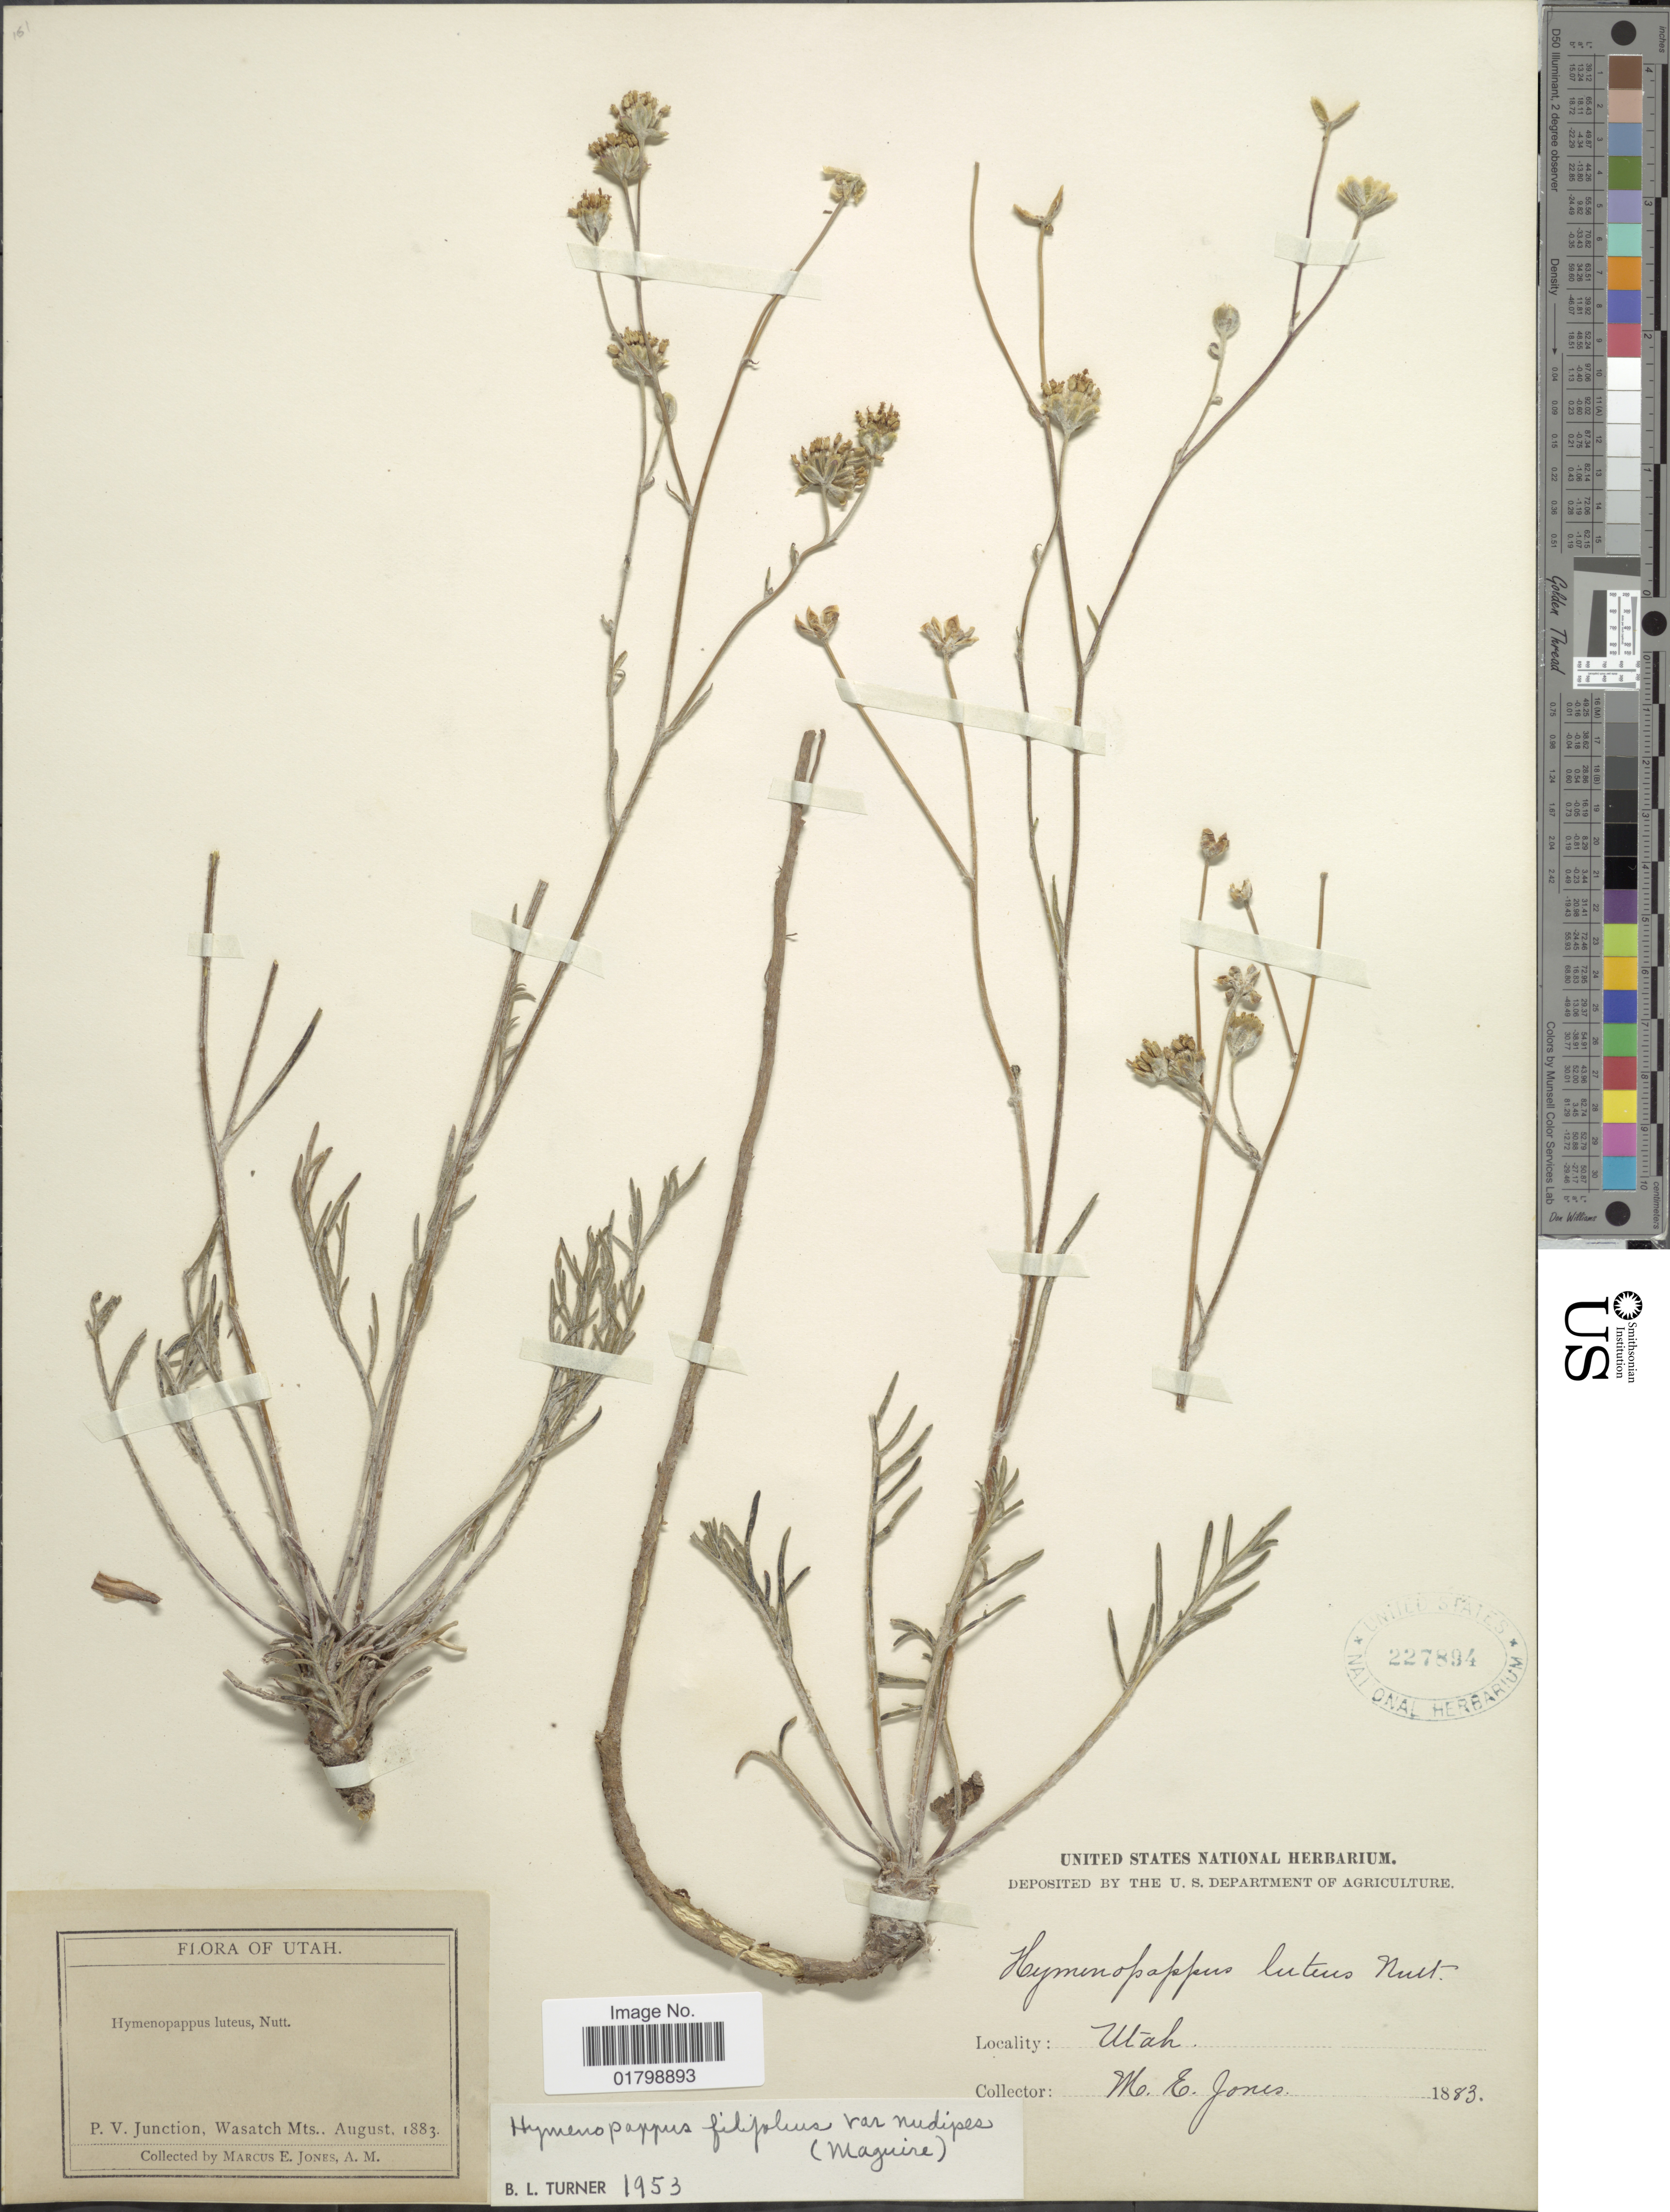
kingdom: Plantae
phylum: Tracheophyta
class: Magnoliopsida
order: Asterales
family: Asteraceae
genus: Hymenopappus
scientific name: Hymenopappus filifolius var. nudipes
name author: (Maguire) B.L. Turner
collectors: M. E. Jones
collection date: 1883-08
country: United States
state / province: Utah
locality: P.V. Junction, Wasatch Mts.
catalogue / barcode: US 227894